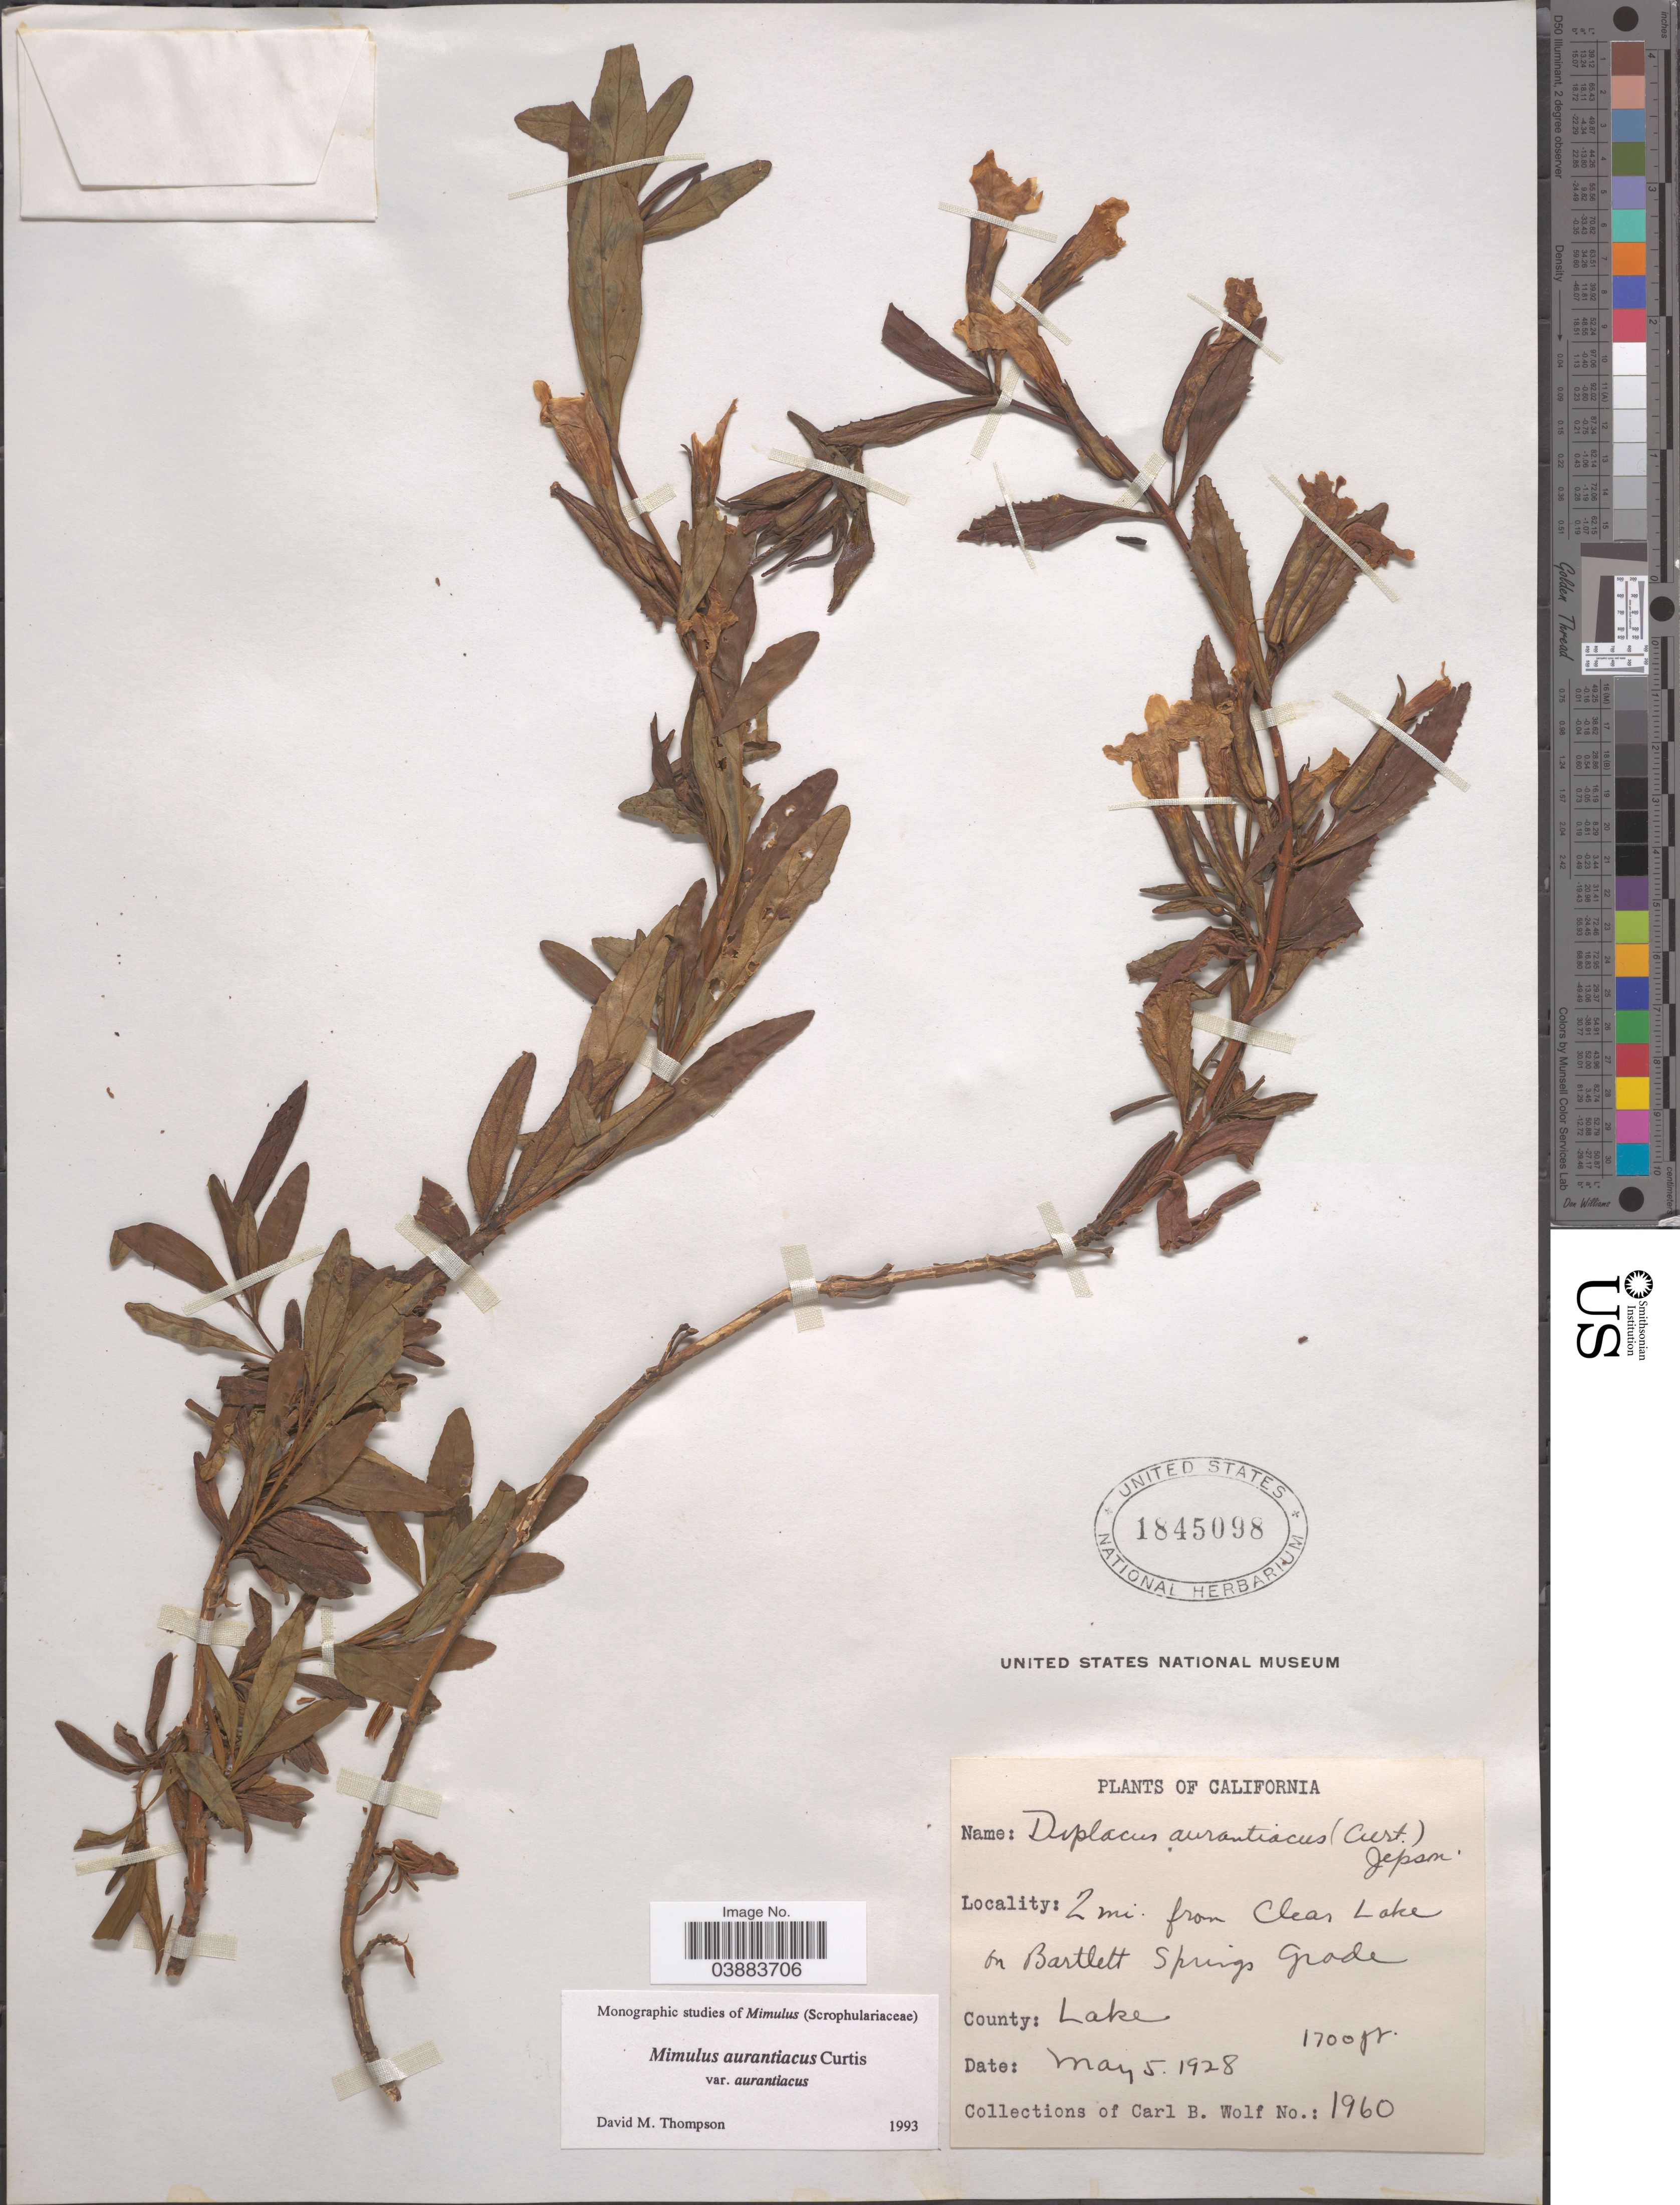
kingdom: Plantae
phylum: Tracheophyta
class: Magnoliopsida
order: Lamiales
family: Phrymaceae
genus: Diplacus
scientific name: Diplacus aurantiacus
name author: (Curtis) Jeps.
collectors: C. B. Wolf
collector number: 1960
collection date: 1928-05-05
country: United States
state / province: California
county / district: Lake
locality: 2 mi. from Clear Lake on Bartlett Springs Grade. County: Lake.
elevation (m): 518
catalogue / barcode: US 1845098